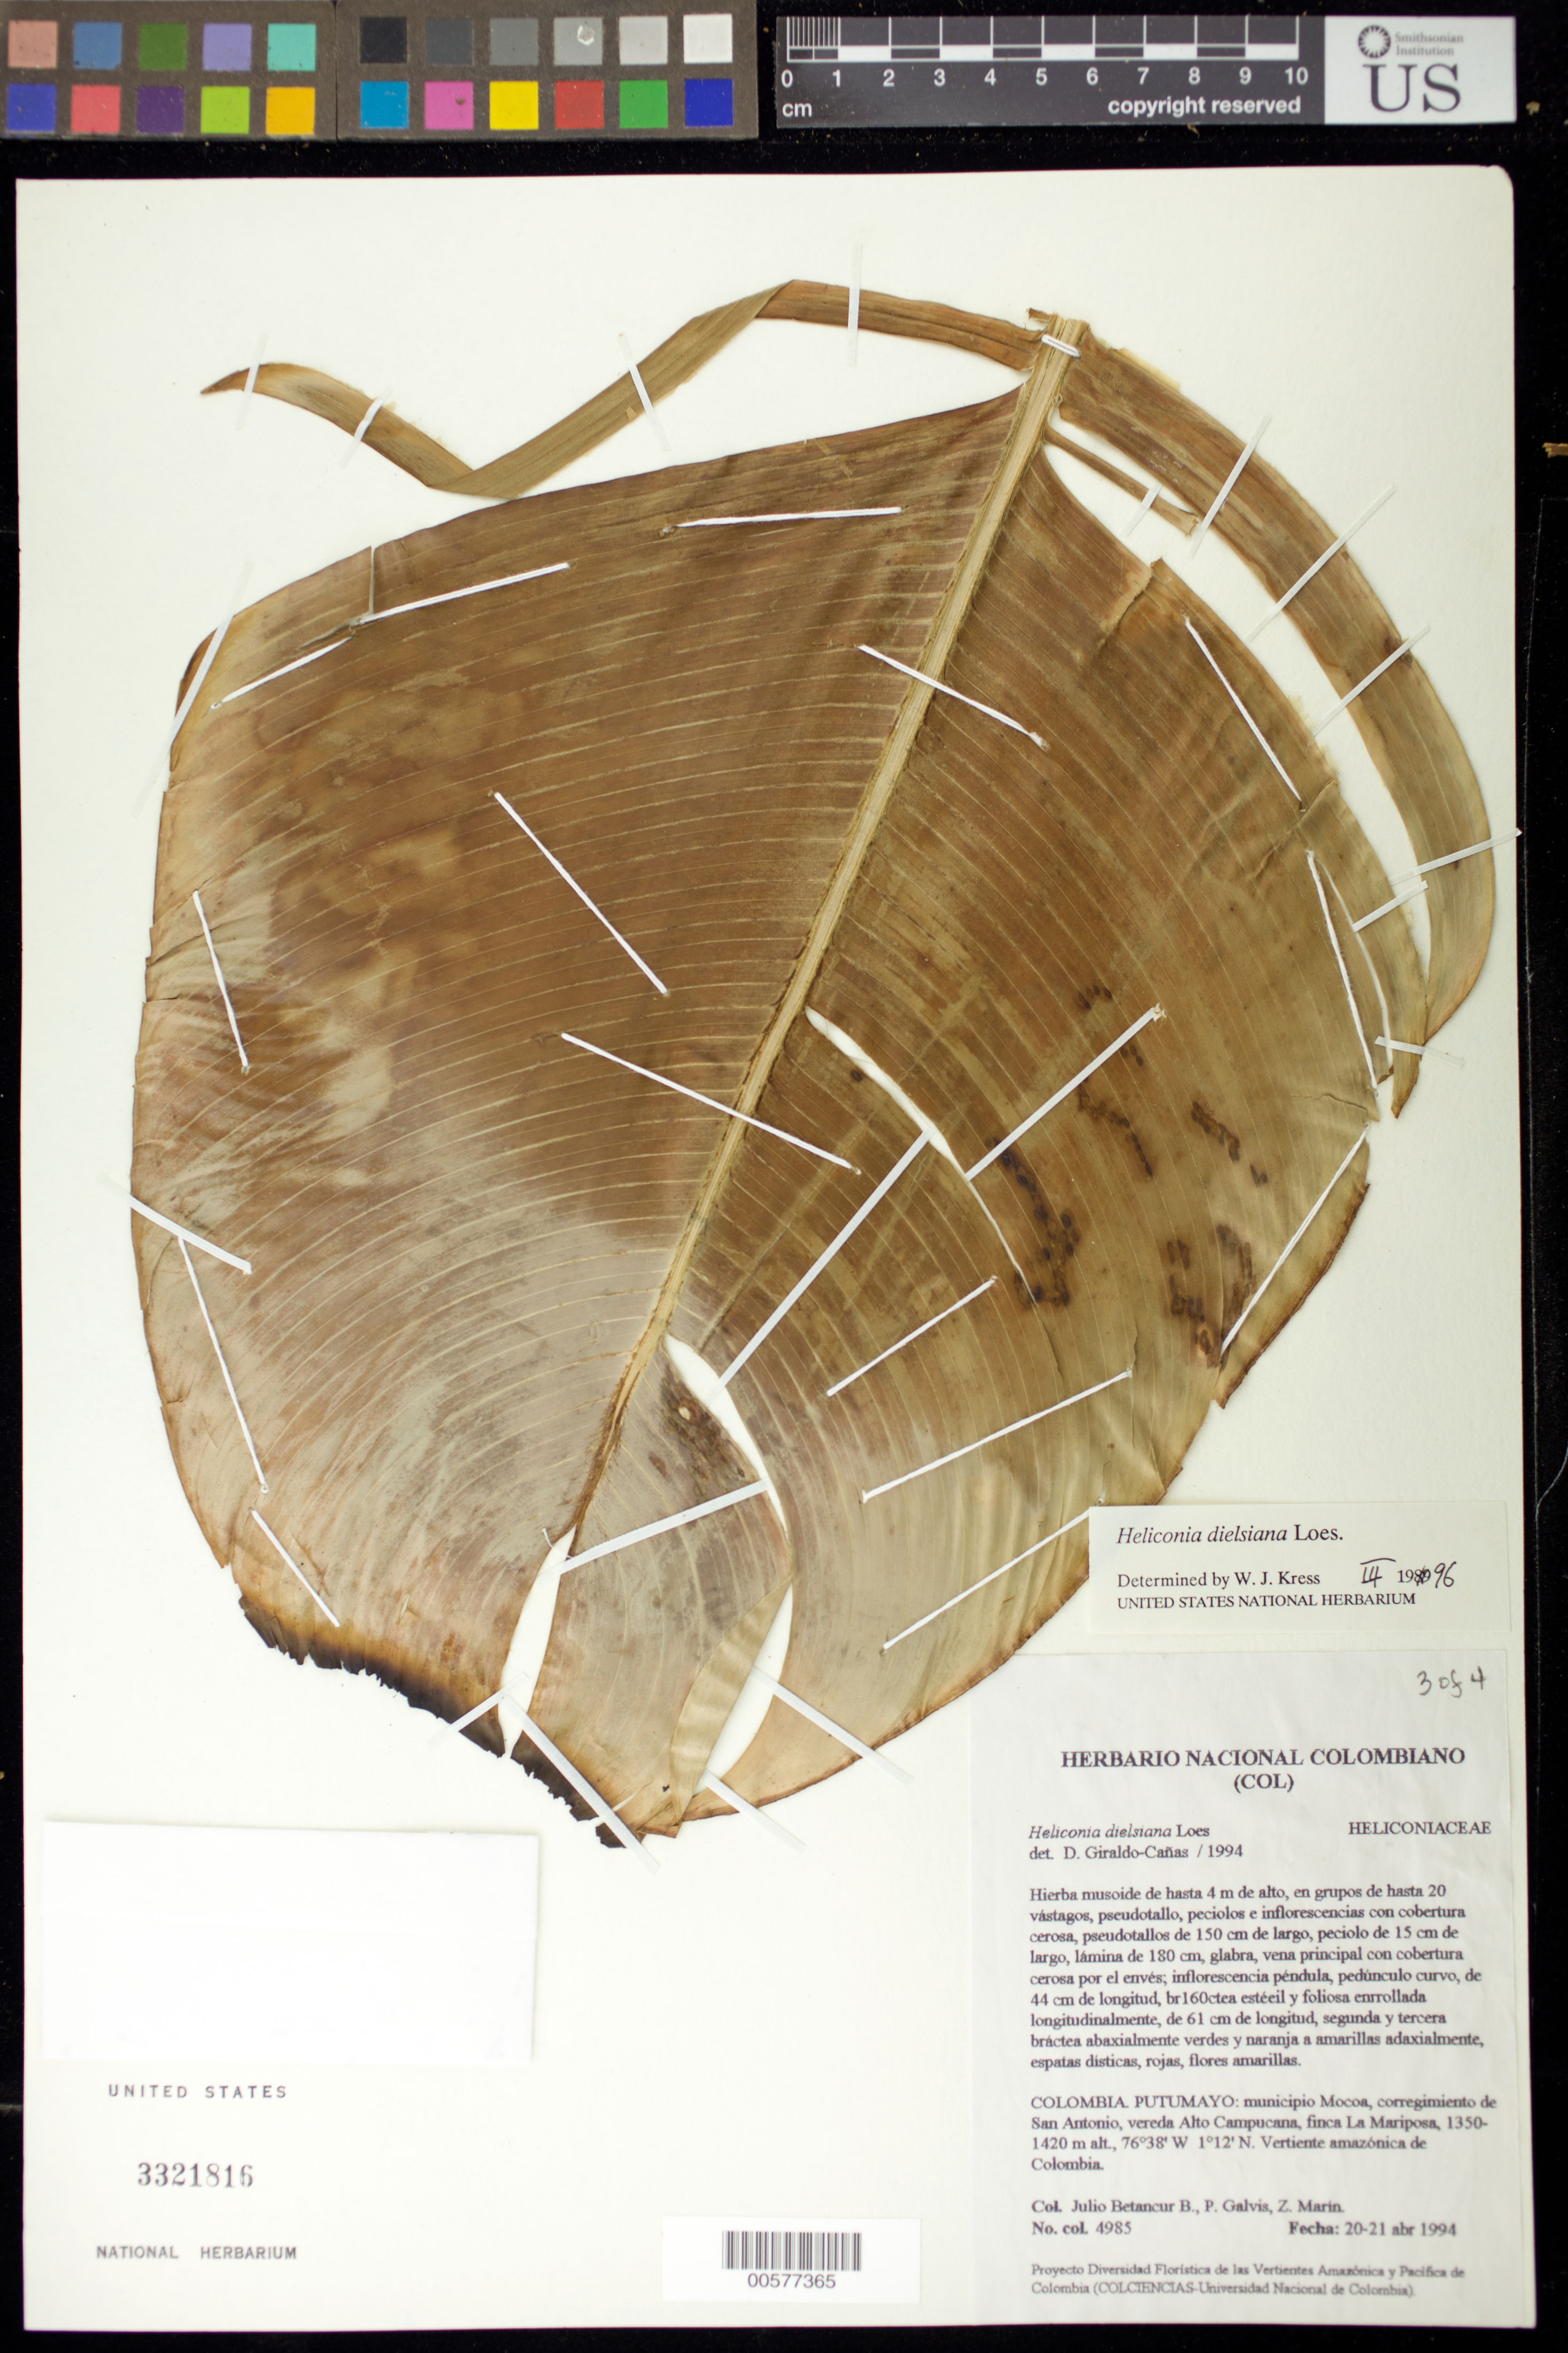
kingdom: Plantae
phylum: Tracheophyta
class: Liliopsida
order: Zingiberales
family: Heliconiaceae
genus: Heliconia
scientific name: Heliconia densiflora 'Fireflash'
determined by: Giradlo-Canas, D.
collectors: J. C. Betancur, P. Galvis & Z. Marin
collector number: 4985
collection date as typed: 20 Apr 1994 to 21 Apr 1994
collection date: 1994-04-20/1994-04-21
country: Colombia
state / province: Putumayo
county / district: Mocoa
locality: Corregimiento de San Antonio, Alto Campucana trail, La Mariposa estate.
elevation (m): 1650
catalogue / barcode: US 3321816